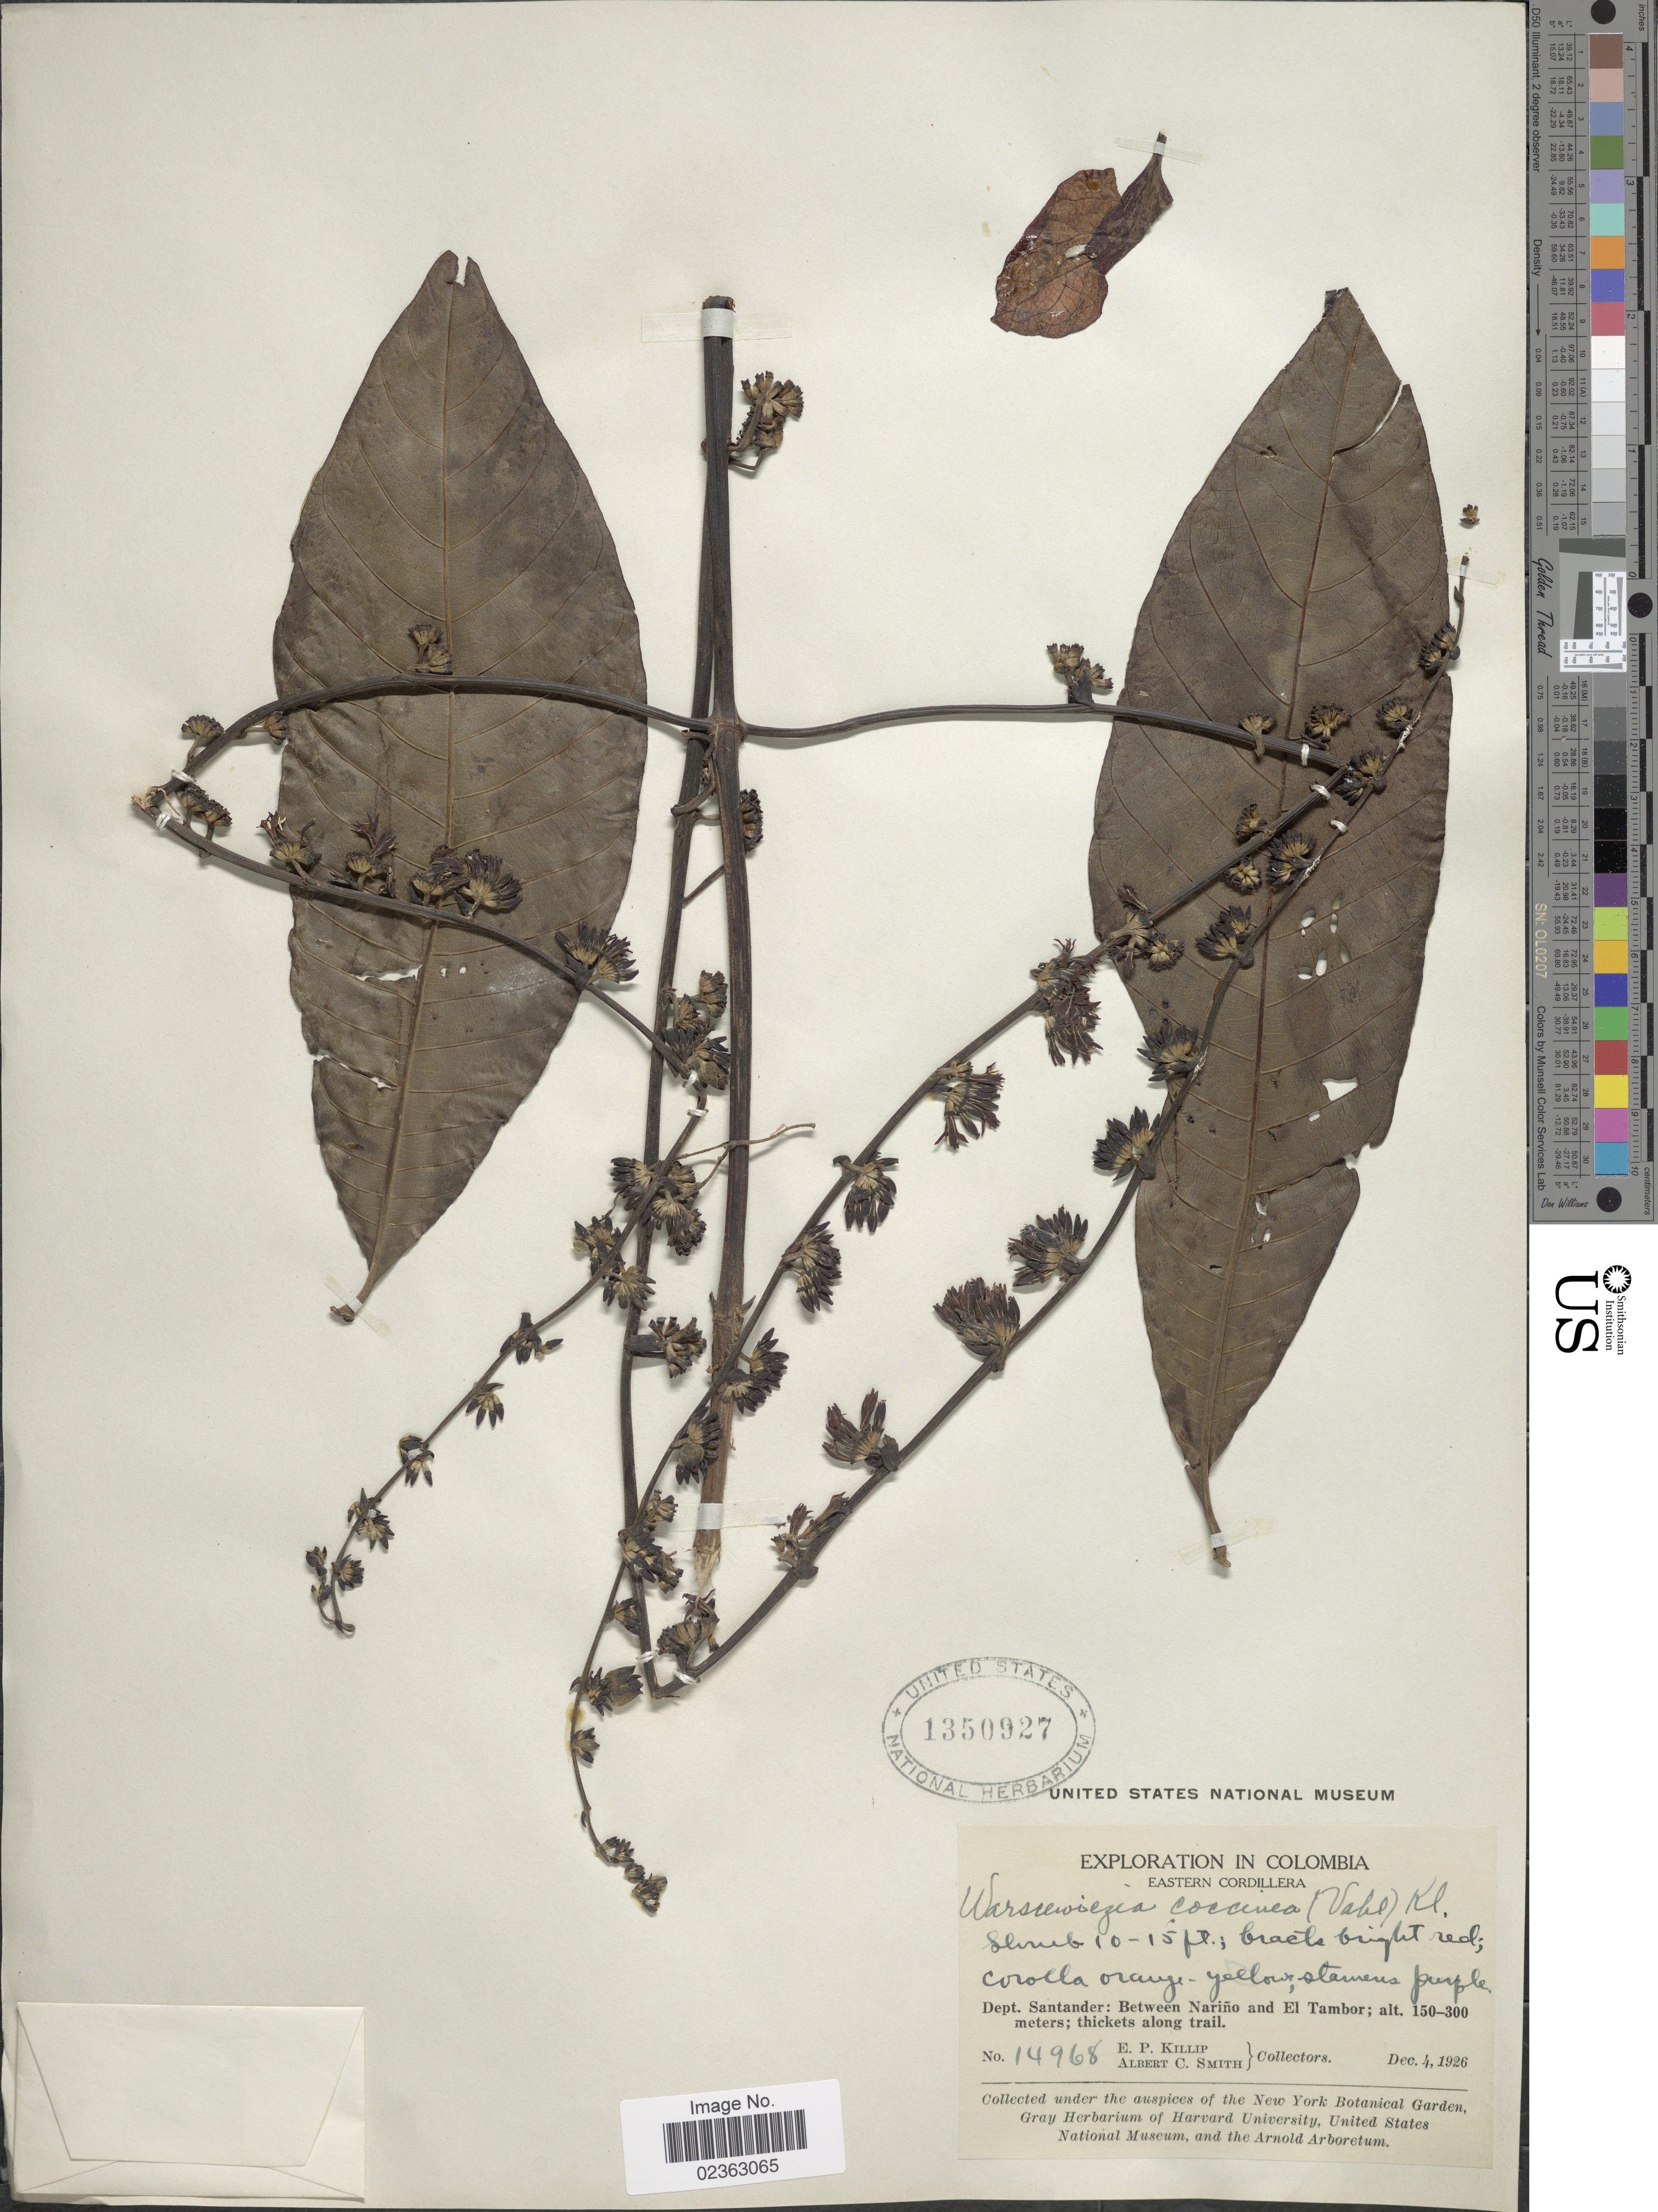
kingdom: Plantae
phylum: Tracheophyta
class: Magnoliopsida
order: Gentianales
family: Rubiaceae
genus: Warszewiczia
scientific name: Warszewiczia coccinea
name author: (Vahl) Klotzsch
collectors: E. P. Killip & A. C. Smith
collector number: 14968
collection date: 1926-12-04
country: Colombia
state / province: Santander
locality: Eastern Cordillera, between Narino and El Tambor; thickets along trail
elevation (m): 150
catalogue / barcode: US 1350927